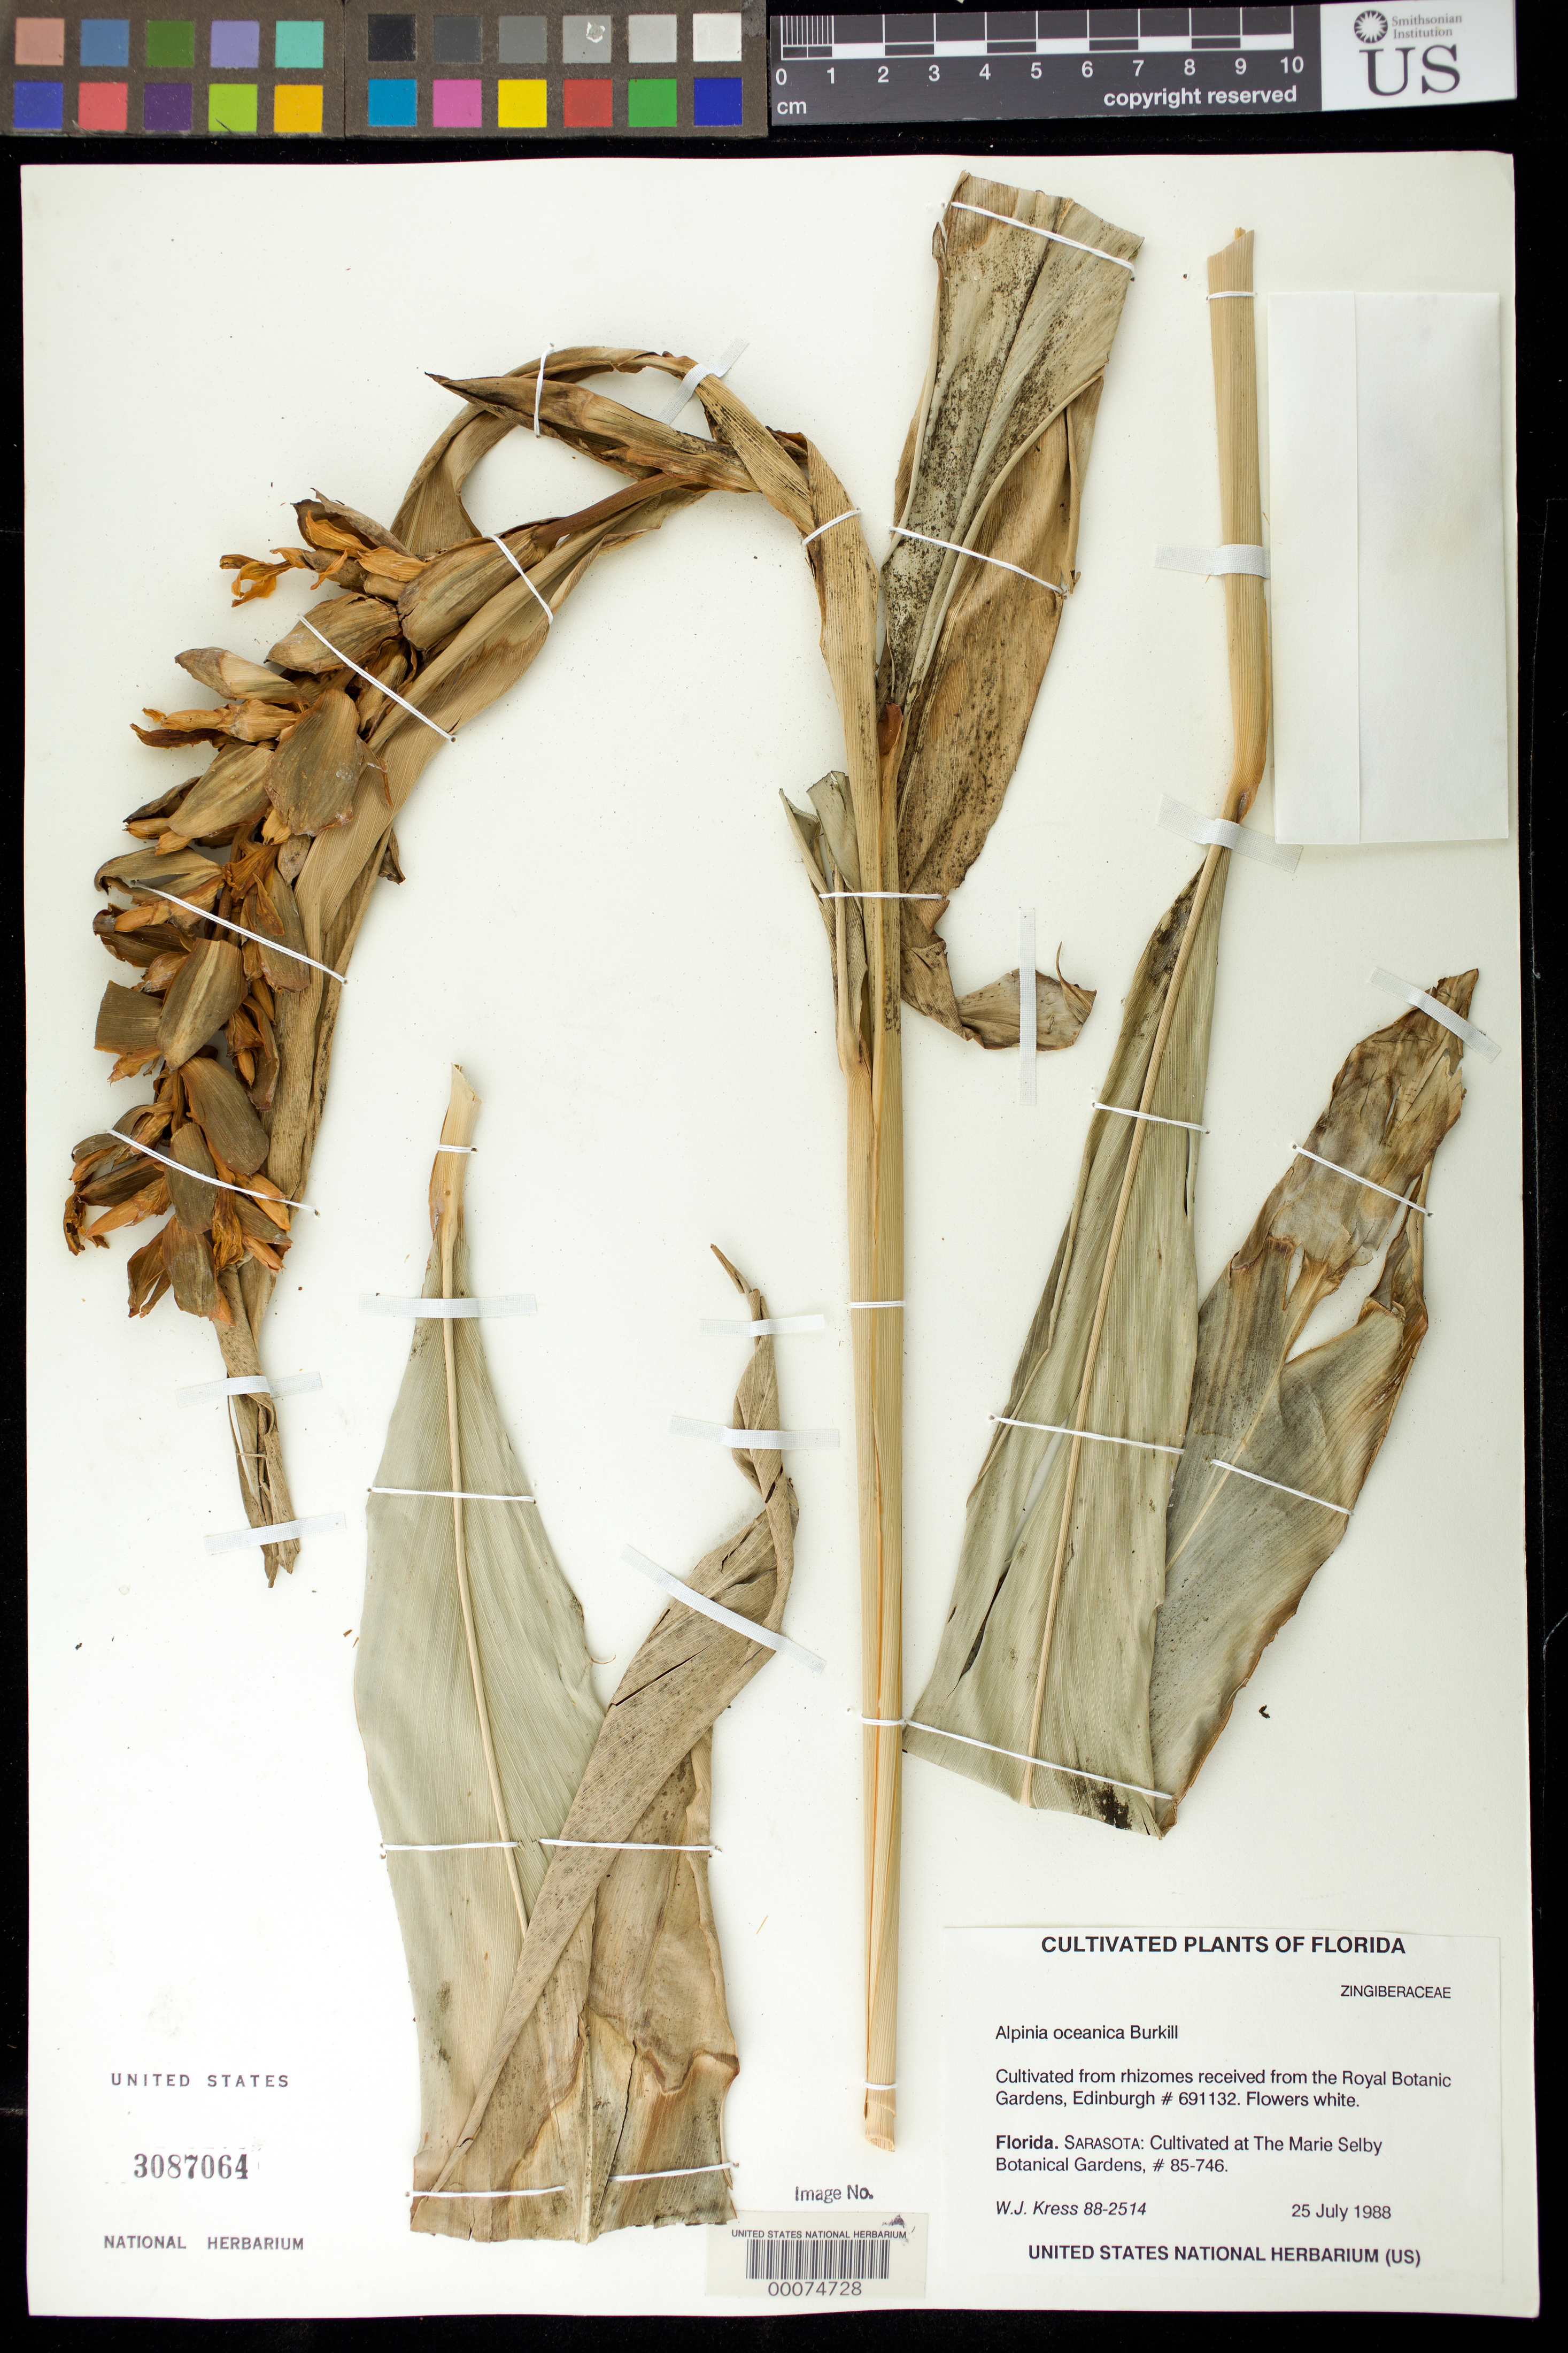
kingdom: Plantae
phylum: Tracheophyta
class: Liliopsida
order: Zingiberales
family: Zingiberaceae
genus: Alpinia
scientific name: Alpinia oceanica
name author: Burkill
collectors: W. J. Kress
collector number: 88-2514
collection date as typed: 25 Jul 1988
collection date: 1988-07-25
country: United States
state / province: Florida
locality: Sarasota: cultivated at the marie selby botanical gardens, #85-746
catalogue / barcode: US 3087064